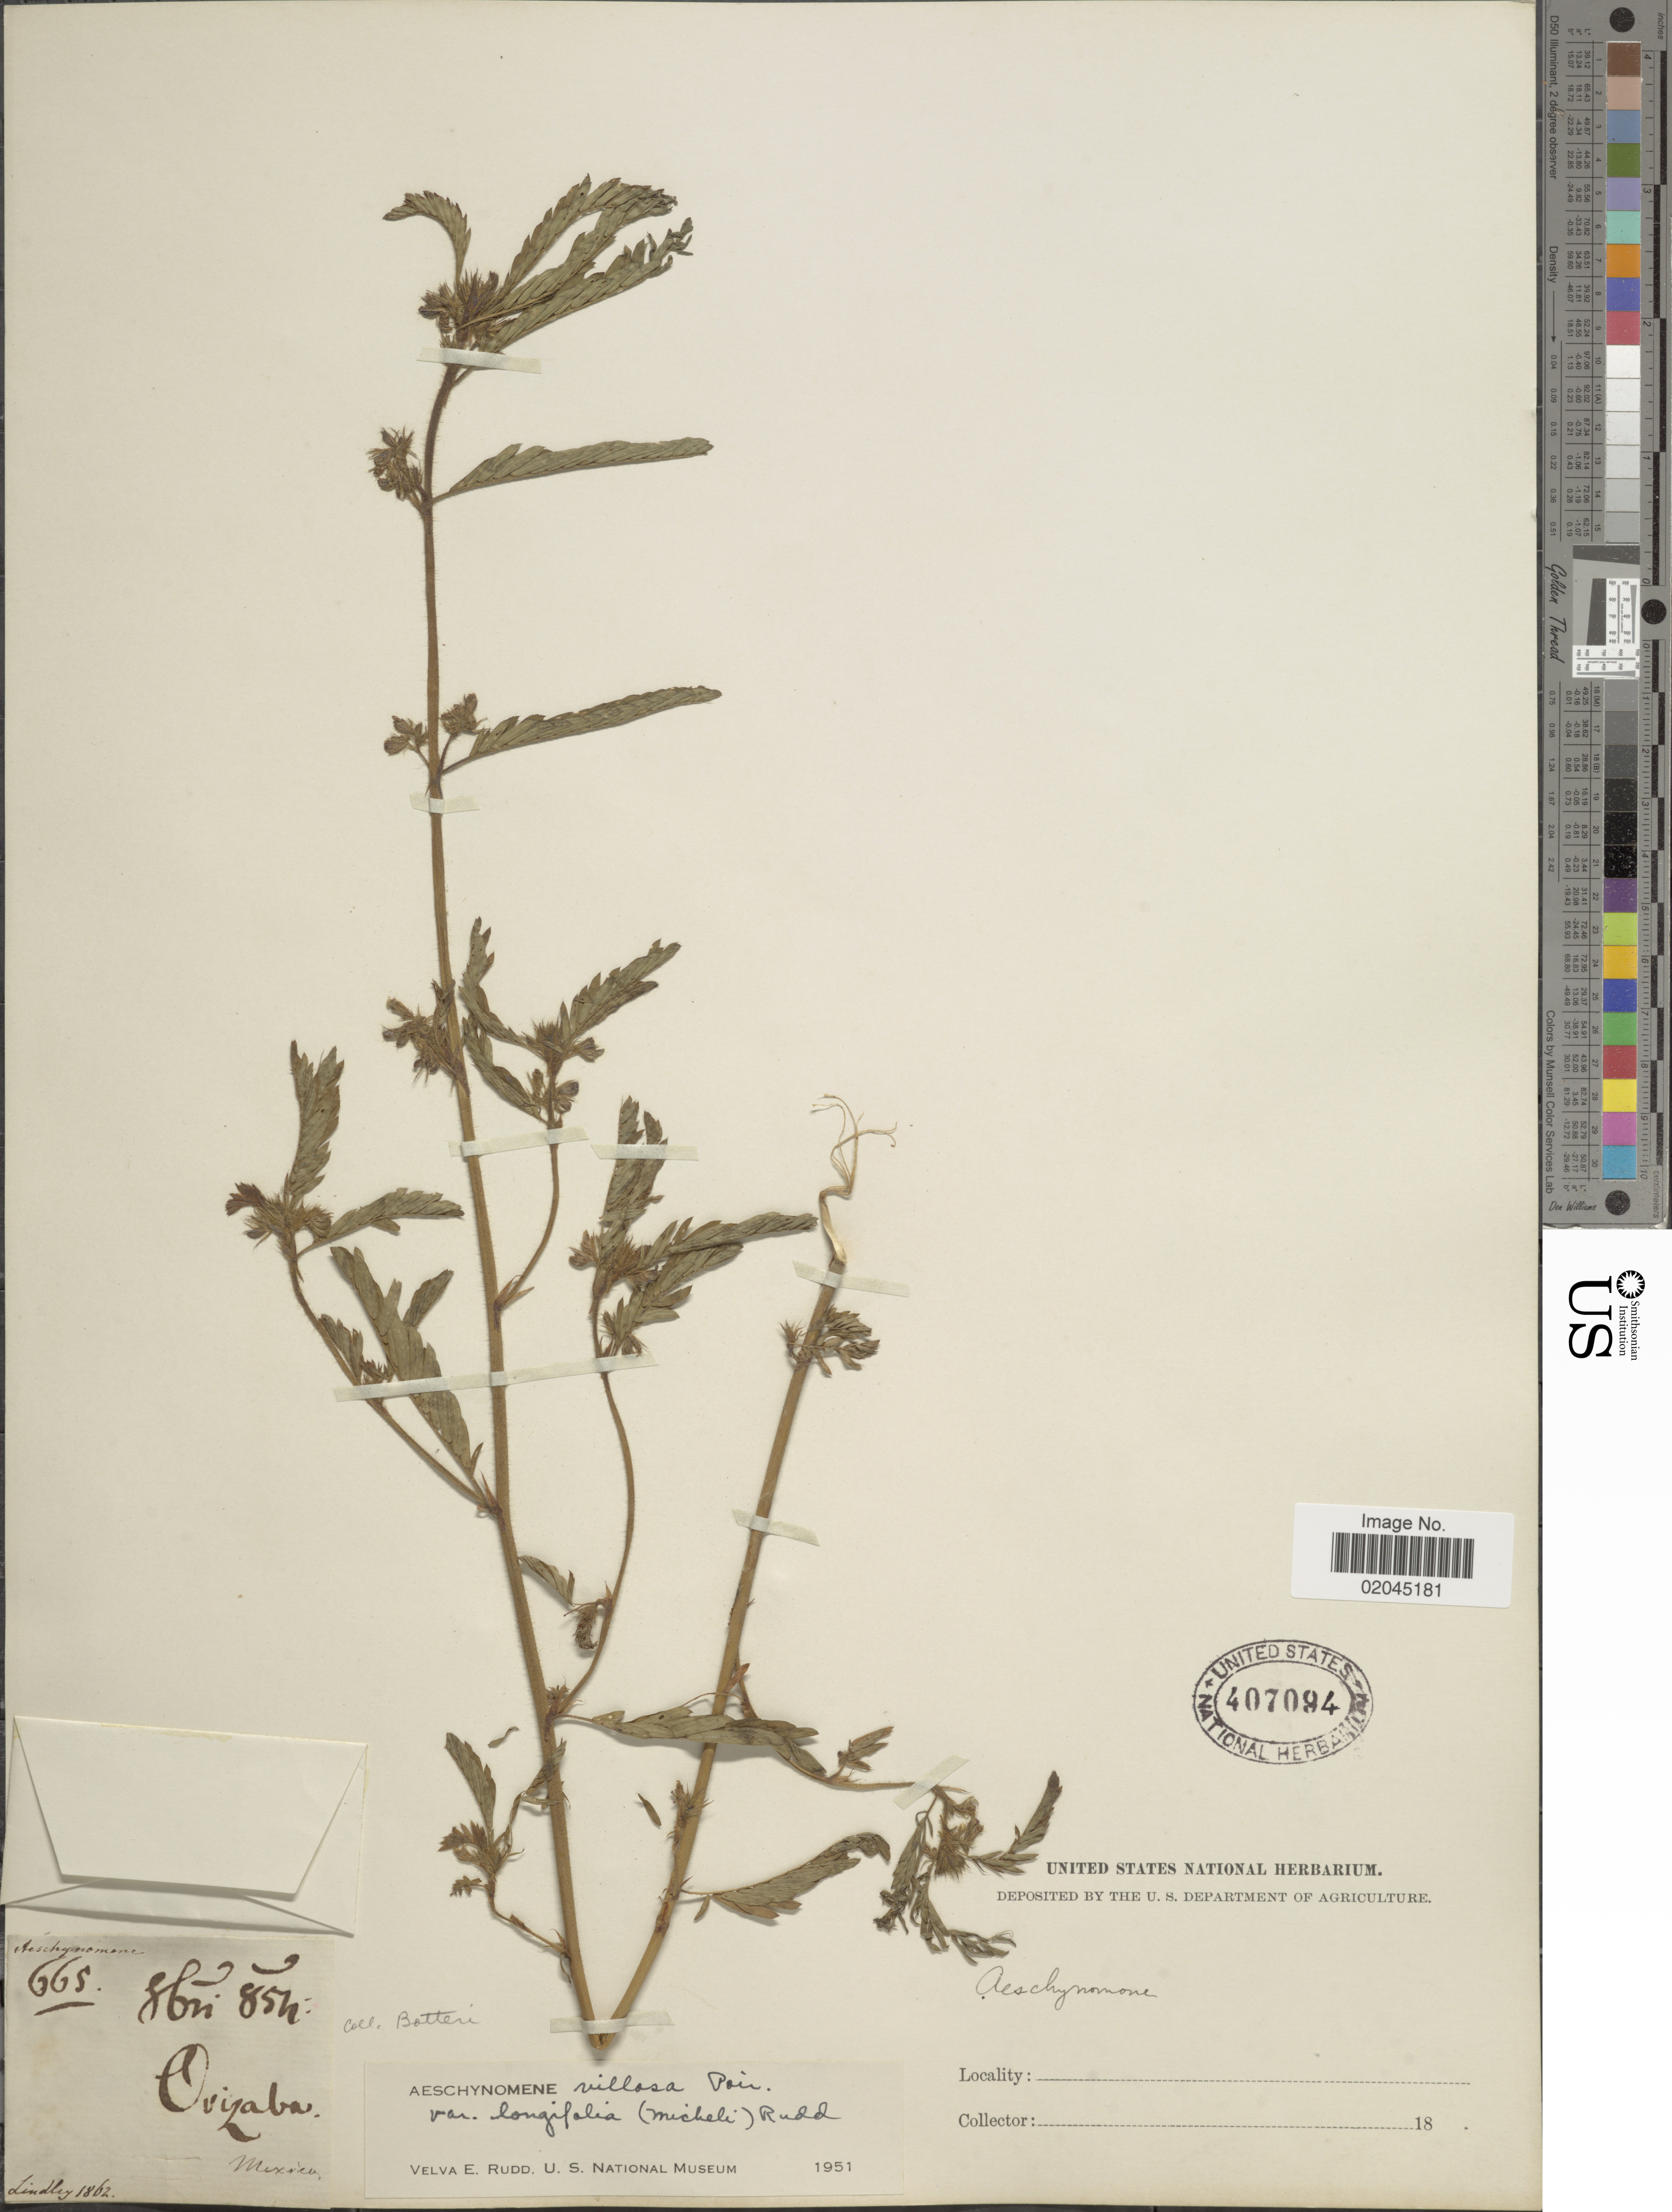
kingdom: Plantae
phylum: Tracheophyta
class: Magnoliopsida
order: Fabales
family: Fabaceae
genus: Aeschynomene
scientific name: Aeschynomene villosa var. longifolia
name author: (Micheli) Rudd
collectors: Lindley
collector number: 665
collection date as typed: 18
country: Mexico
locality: Orizaba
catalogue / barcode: US 407094